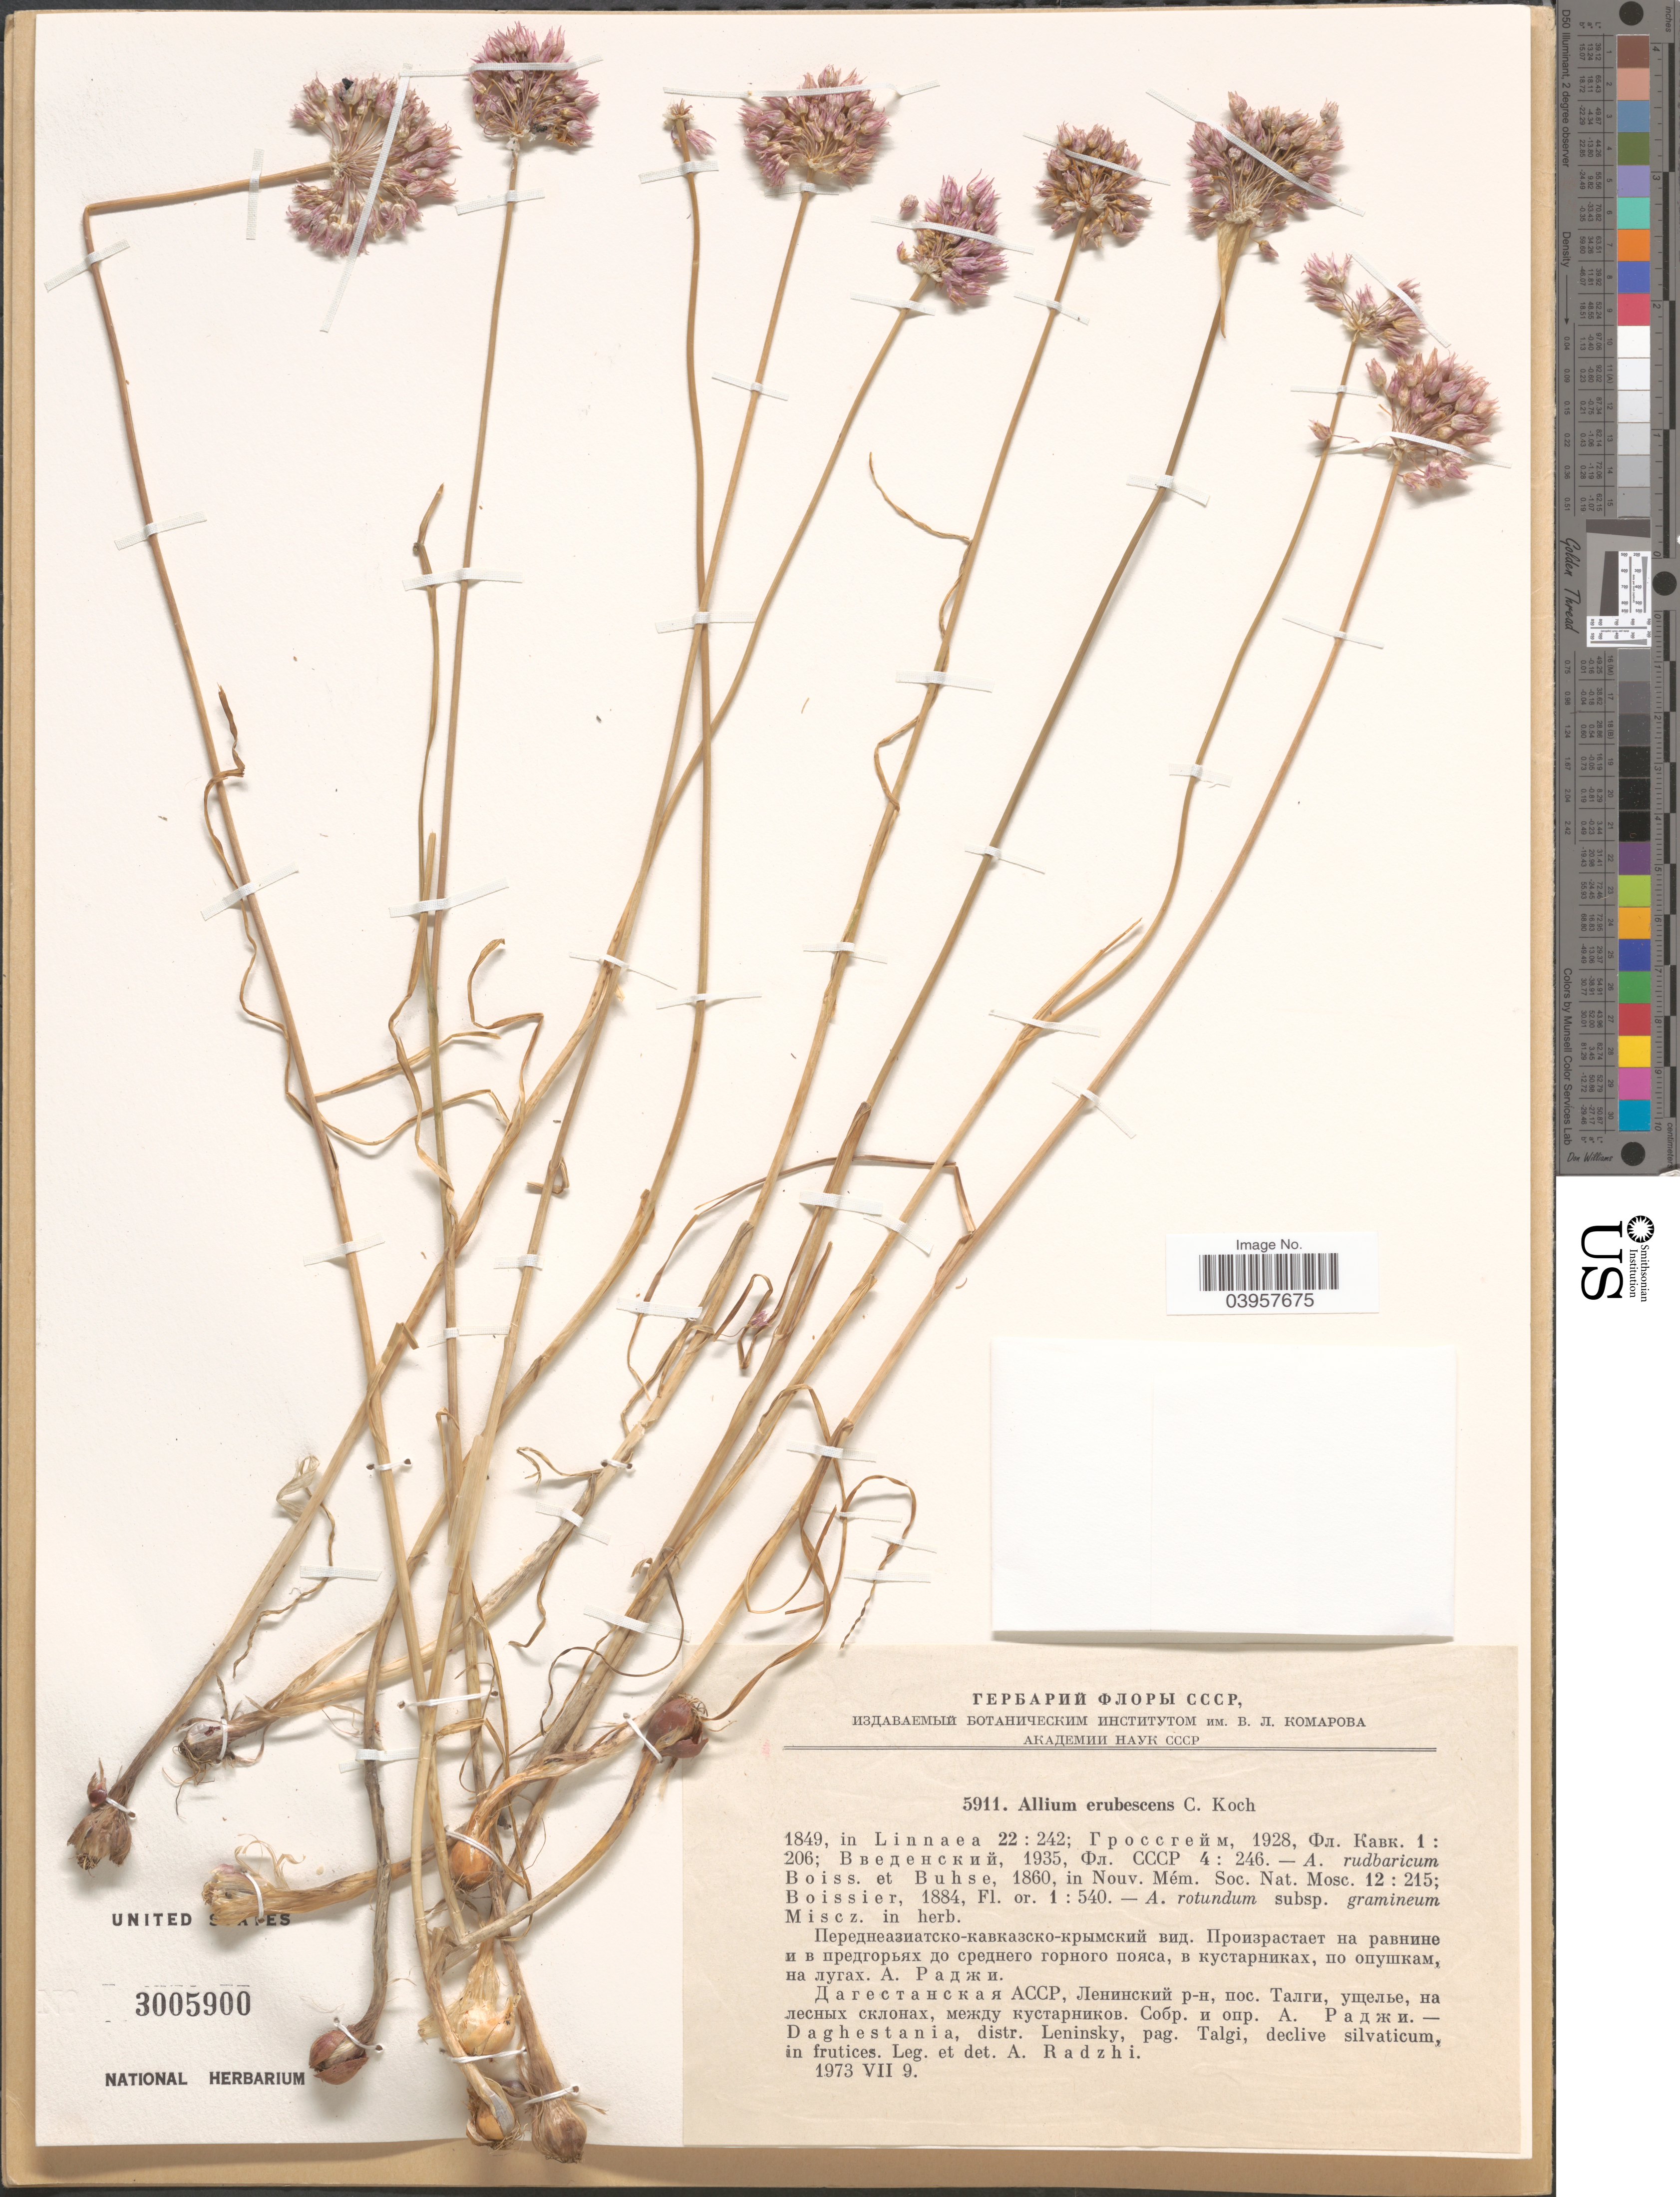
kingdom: Plantae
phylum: Tracheophyta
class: Liliopsida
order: Asparagales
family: Amaryllidaceae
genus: Allium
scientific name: Allium erubescens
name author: K. Koch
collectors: A. Radzhi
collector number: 5911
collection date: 1973-07-09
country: Russian Federation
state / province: Dagestan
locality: Daghestania, distr. Leninsky, pag. Talgi, declive silvaticum, in frutices.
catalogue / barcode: US 3005900